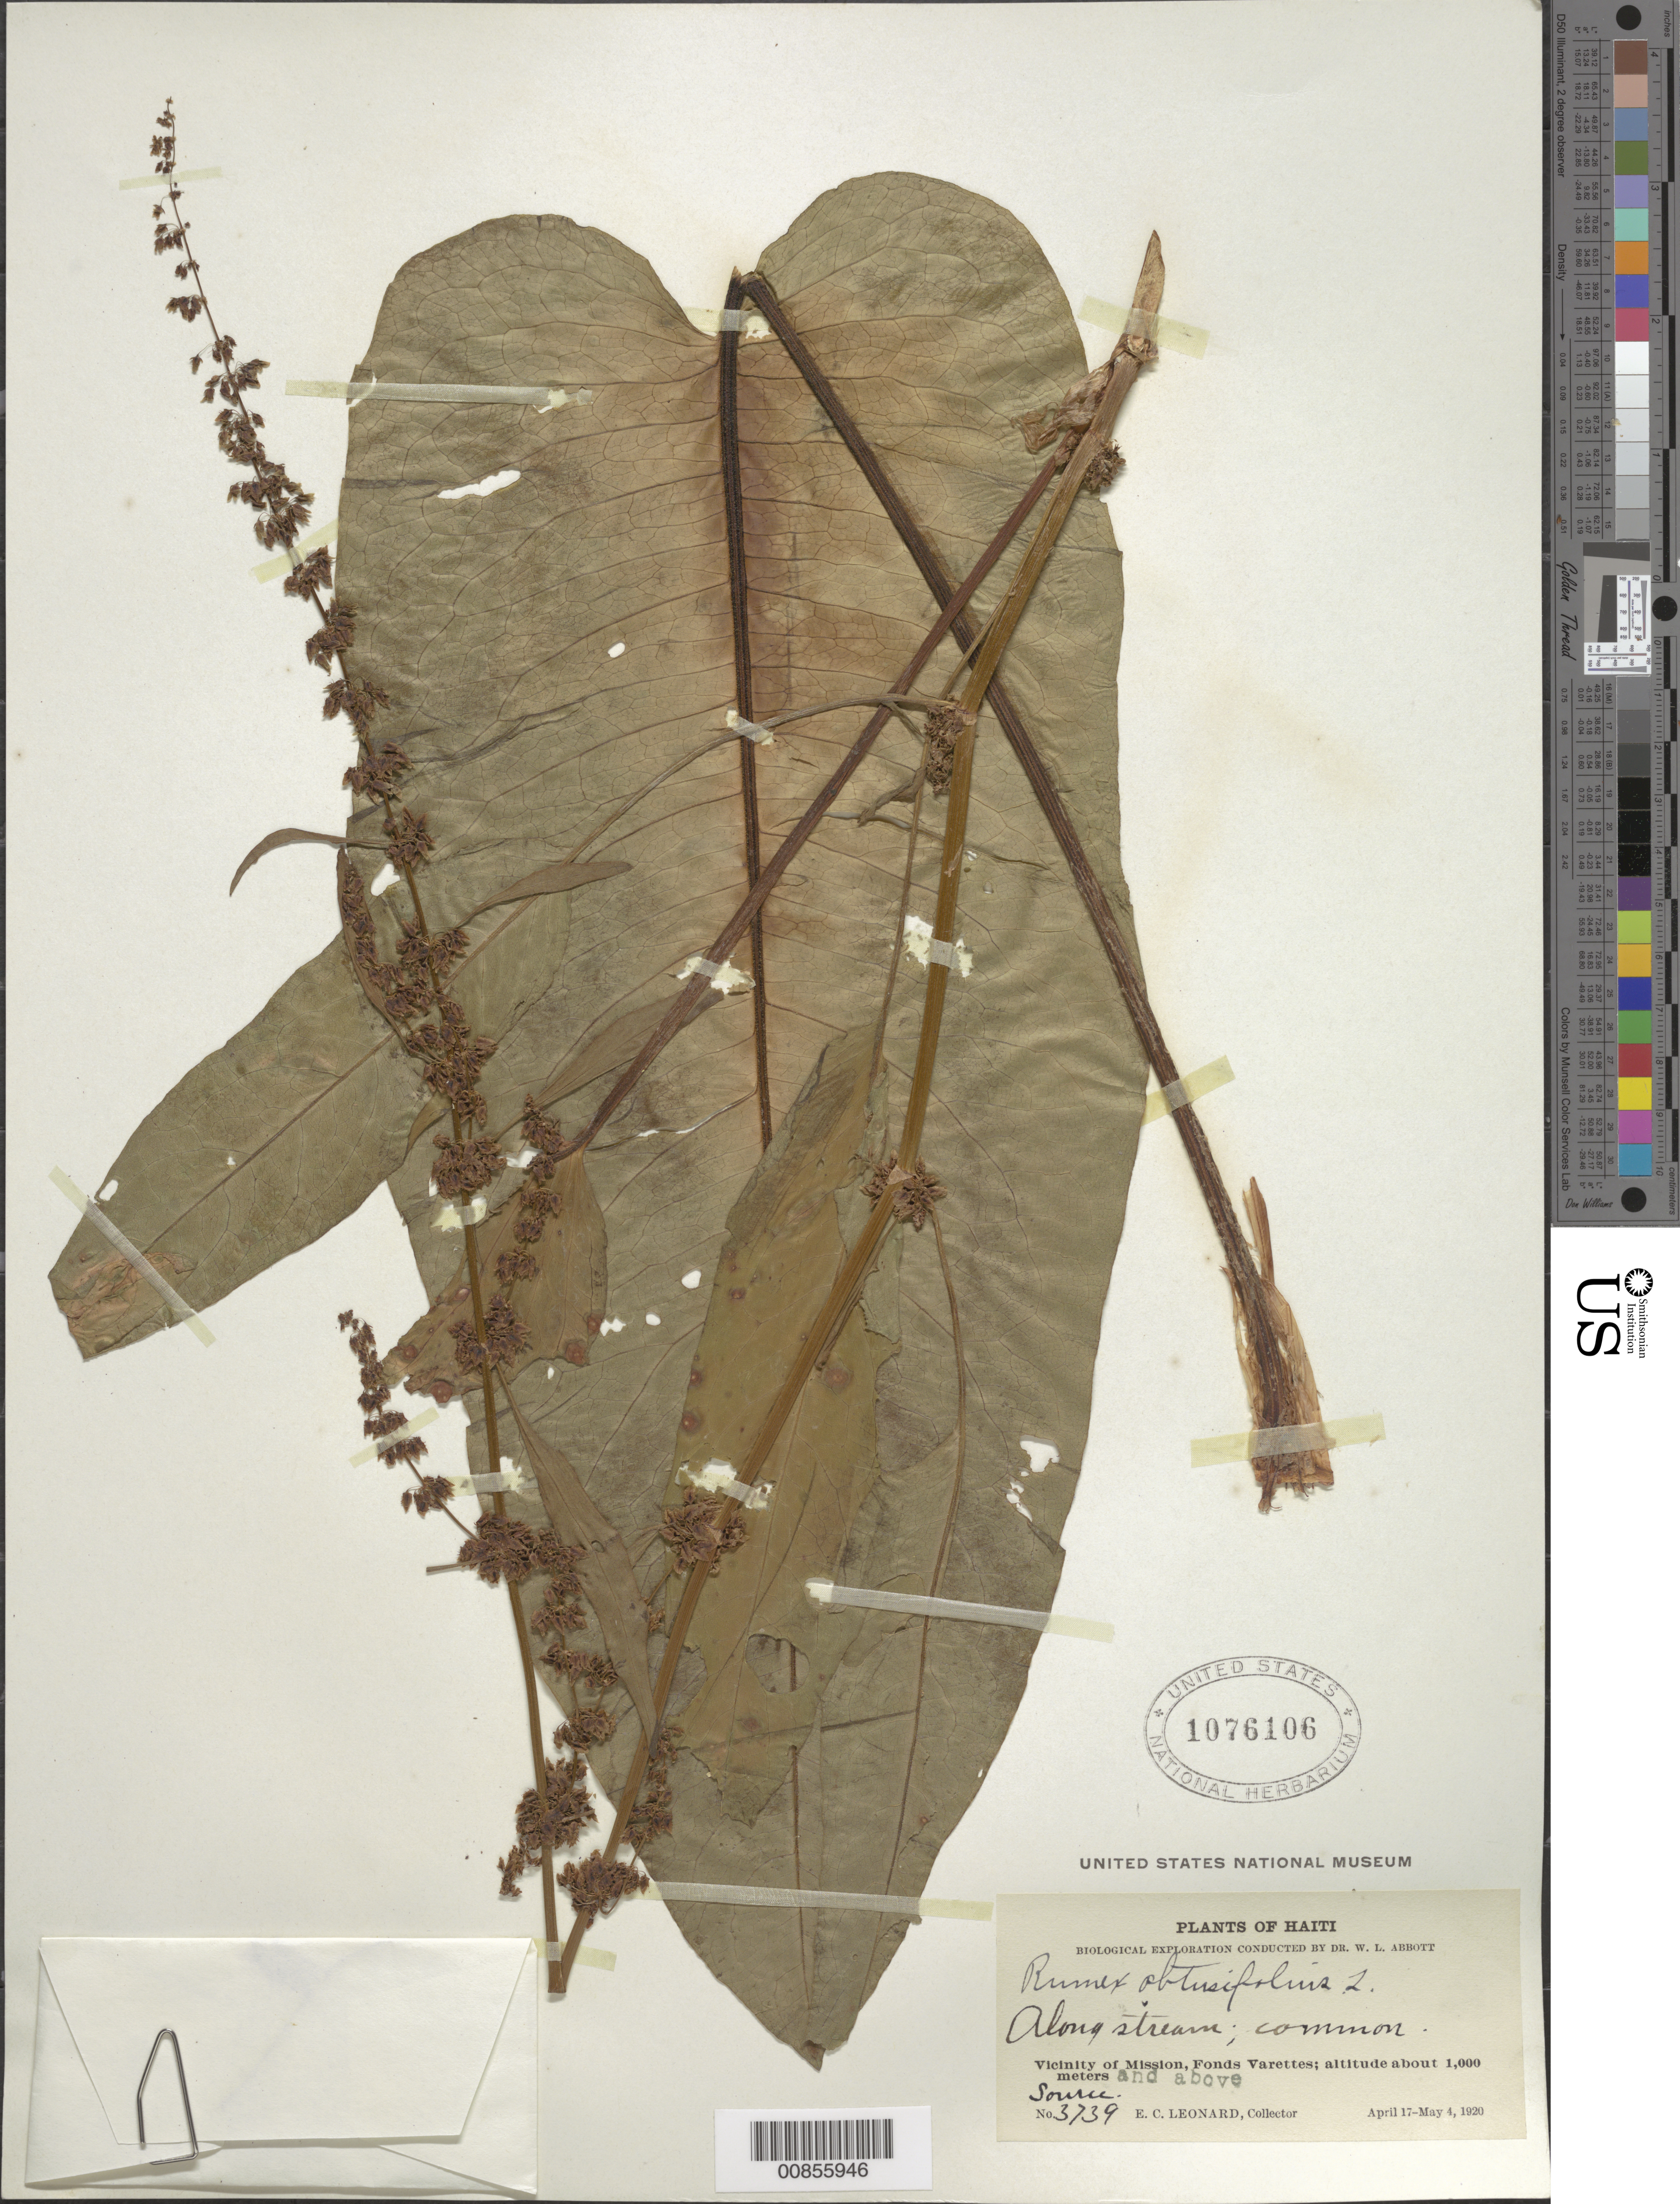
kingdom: Plantae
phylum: Tracheophyta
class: Magnoliopsida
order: Caryophyllales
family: Polygonaceae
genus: Rumex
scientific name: Rumex obtusifolius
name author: L.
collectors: E. C. Leonard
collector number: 3739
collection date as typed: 17 Apr 1920 to 04 May 1920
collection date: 1920-04-17/1920-05-04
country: Haiti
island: Hispaniola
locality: Vicinity of Mission, Fonds Varettes. Source. Along stream.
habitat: Along stream.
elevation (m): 1000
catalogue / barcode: US 1076106